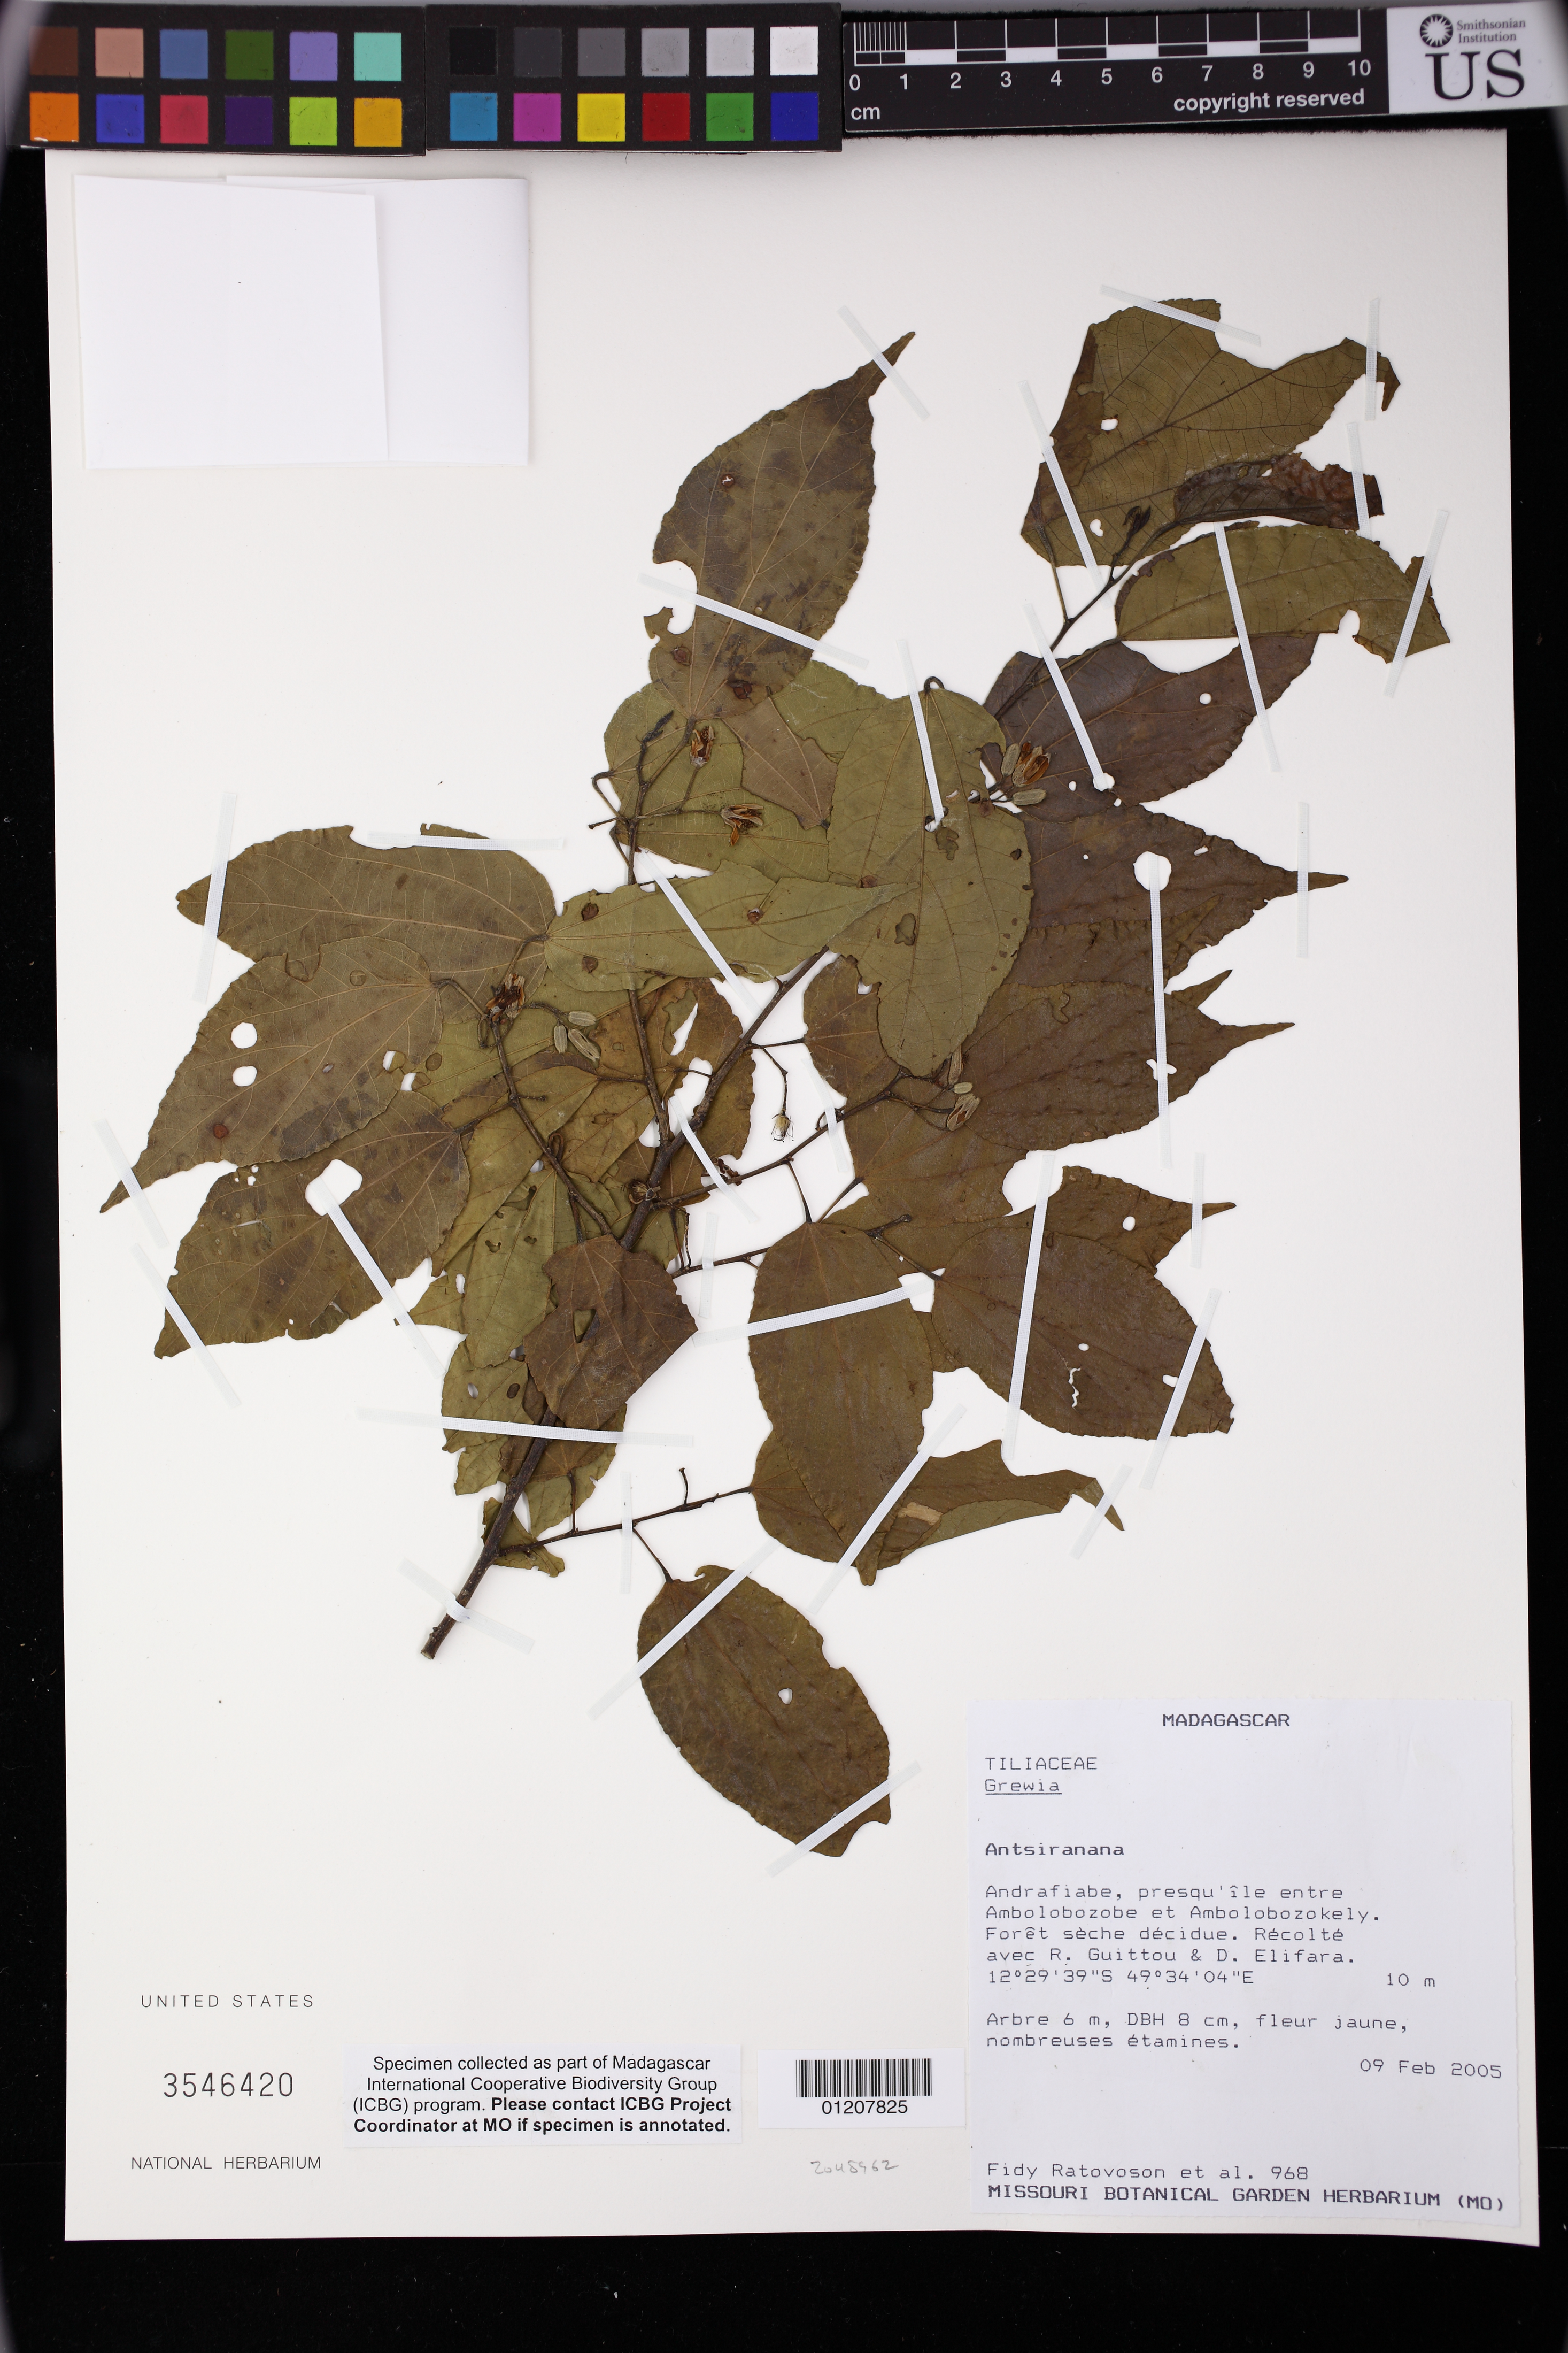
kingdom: Plantae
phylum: Tracheophyta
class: Magnoliopsida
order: Malvales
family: Malvaceae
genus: Grewia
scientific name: Grewia triflora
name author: (Bojer) Walp.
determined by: Jourdain-Fievet, L.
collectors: F. Ratovoson, R. Guittou & D. Elifara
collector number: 968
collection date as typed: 02 Sep 2005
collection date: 2005-09-02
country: Madagascar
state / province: Diana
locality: Antsiranana. Andrafiabe, presqu'île entre Ambolobozobe et Ambolobozokely. Forêt sèche décidue.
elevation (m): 10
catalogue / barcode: US 3546420